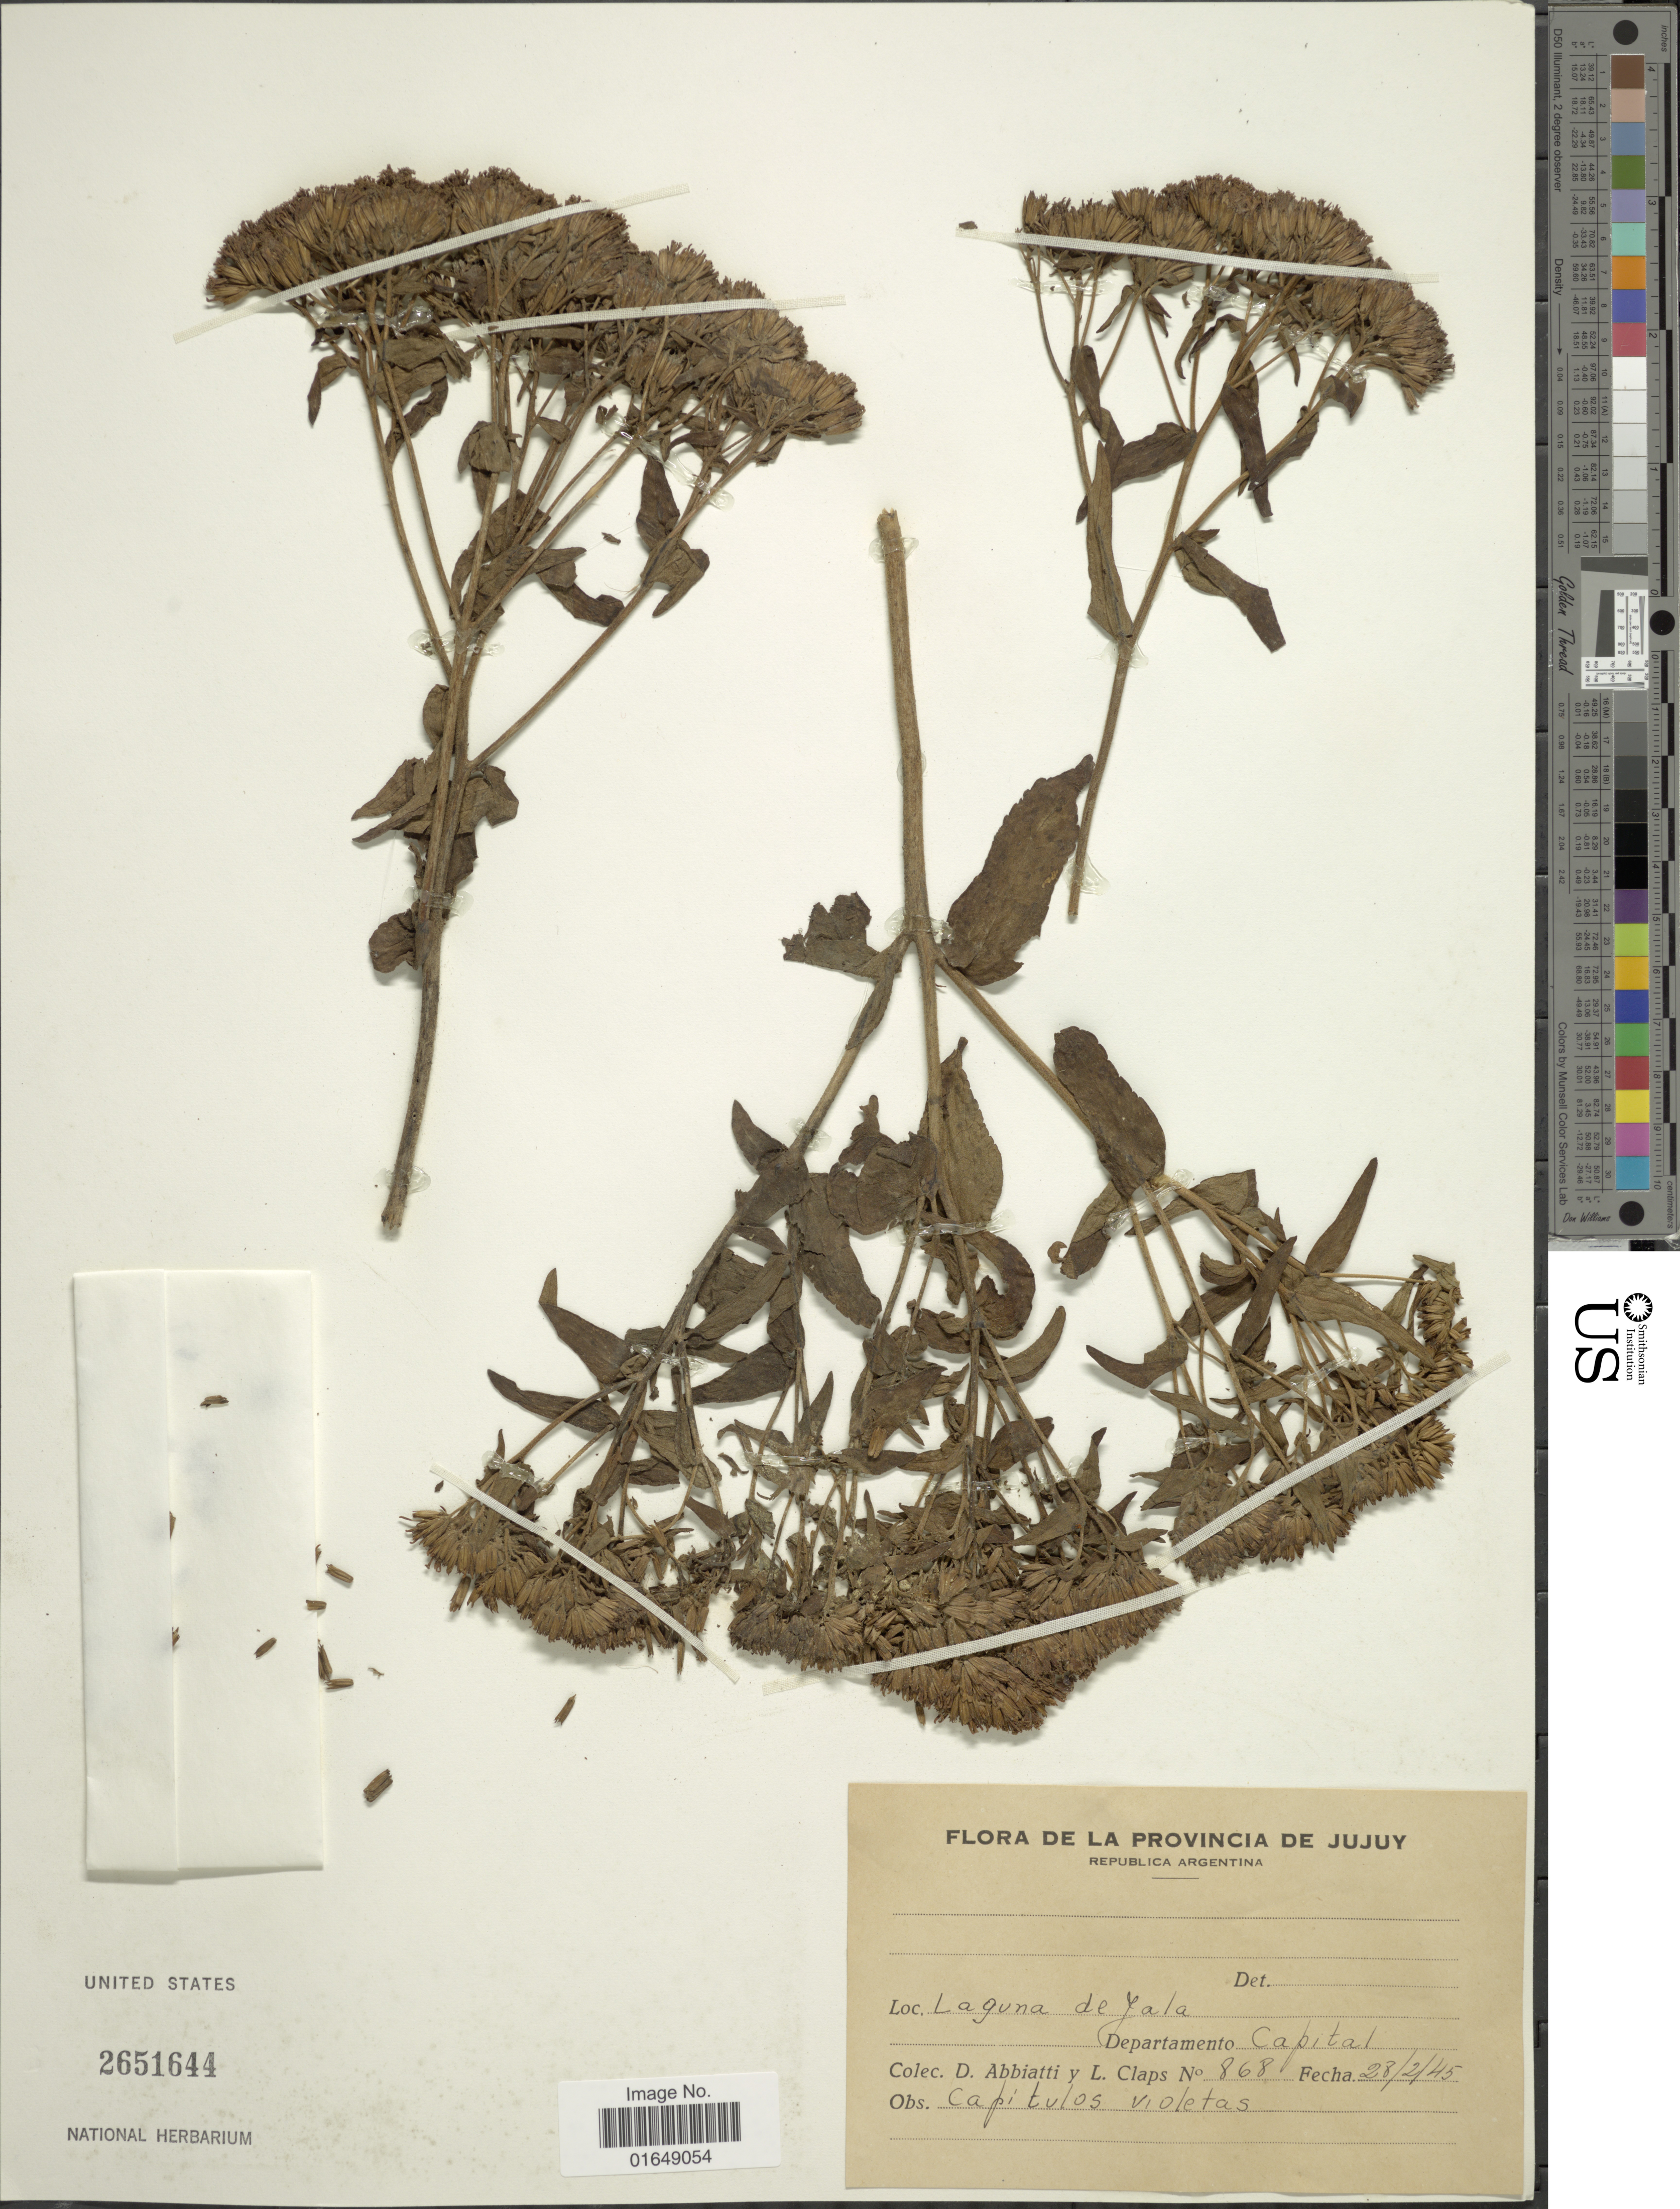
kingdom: Plantae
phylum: Tracheophyta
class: Magnoliopsida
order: Asterales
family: Asteraceae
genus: Stevia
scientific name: Stevia sp.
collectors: D. Abbiatti & L. Claps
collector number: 868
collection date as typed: Transcribed d/m/y: 28/2/45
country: Argentina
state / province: Jujuy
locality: Departamento Capital, Laguna de Jala.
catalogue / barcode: US 2651644